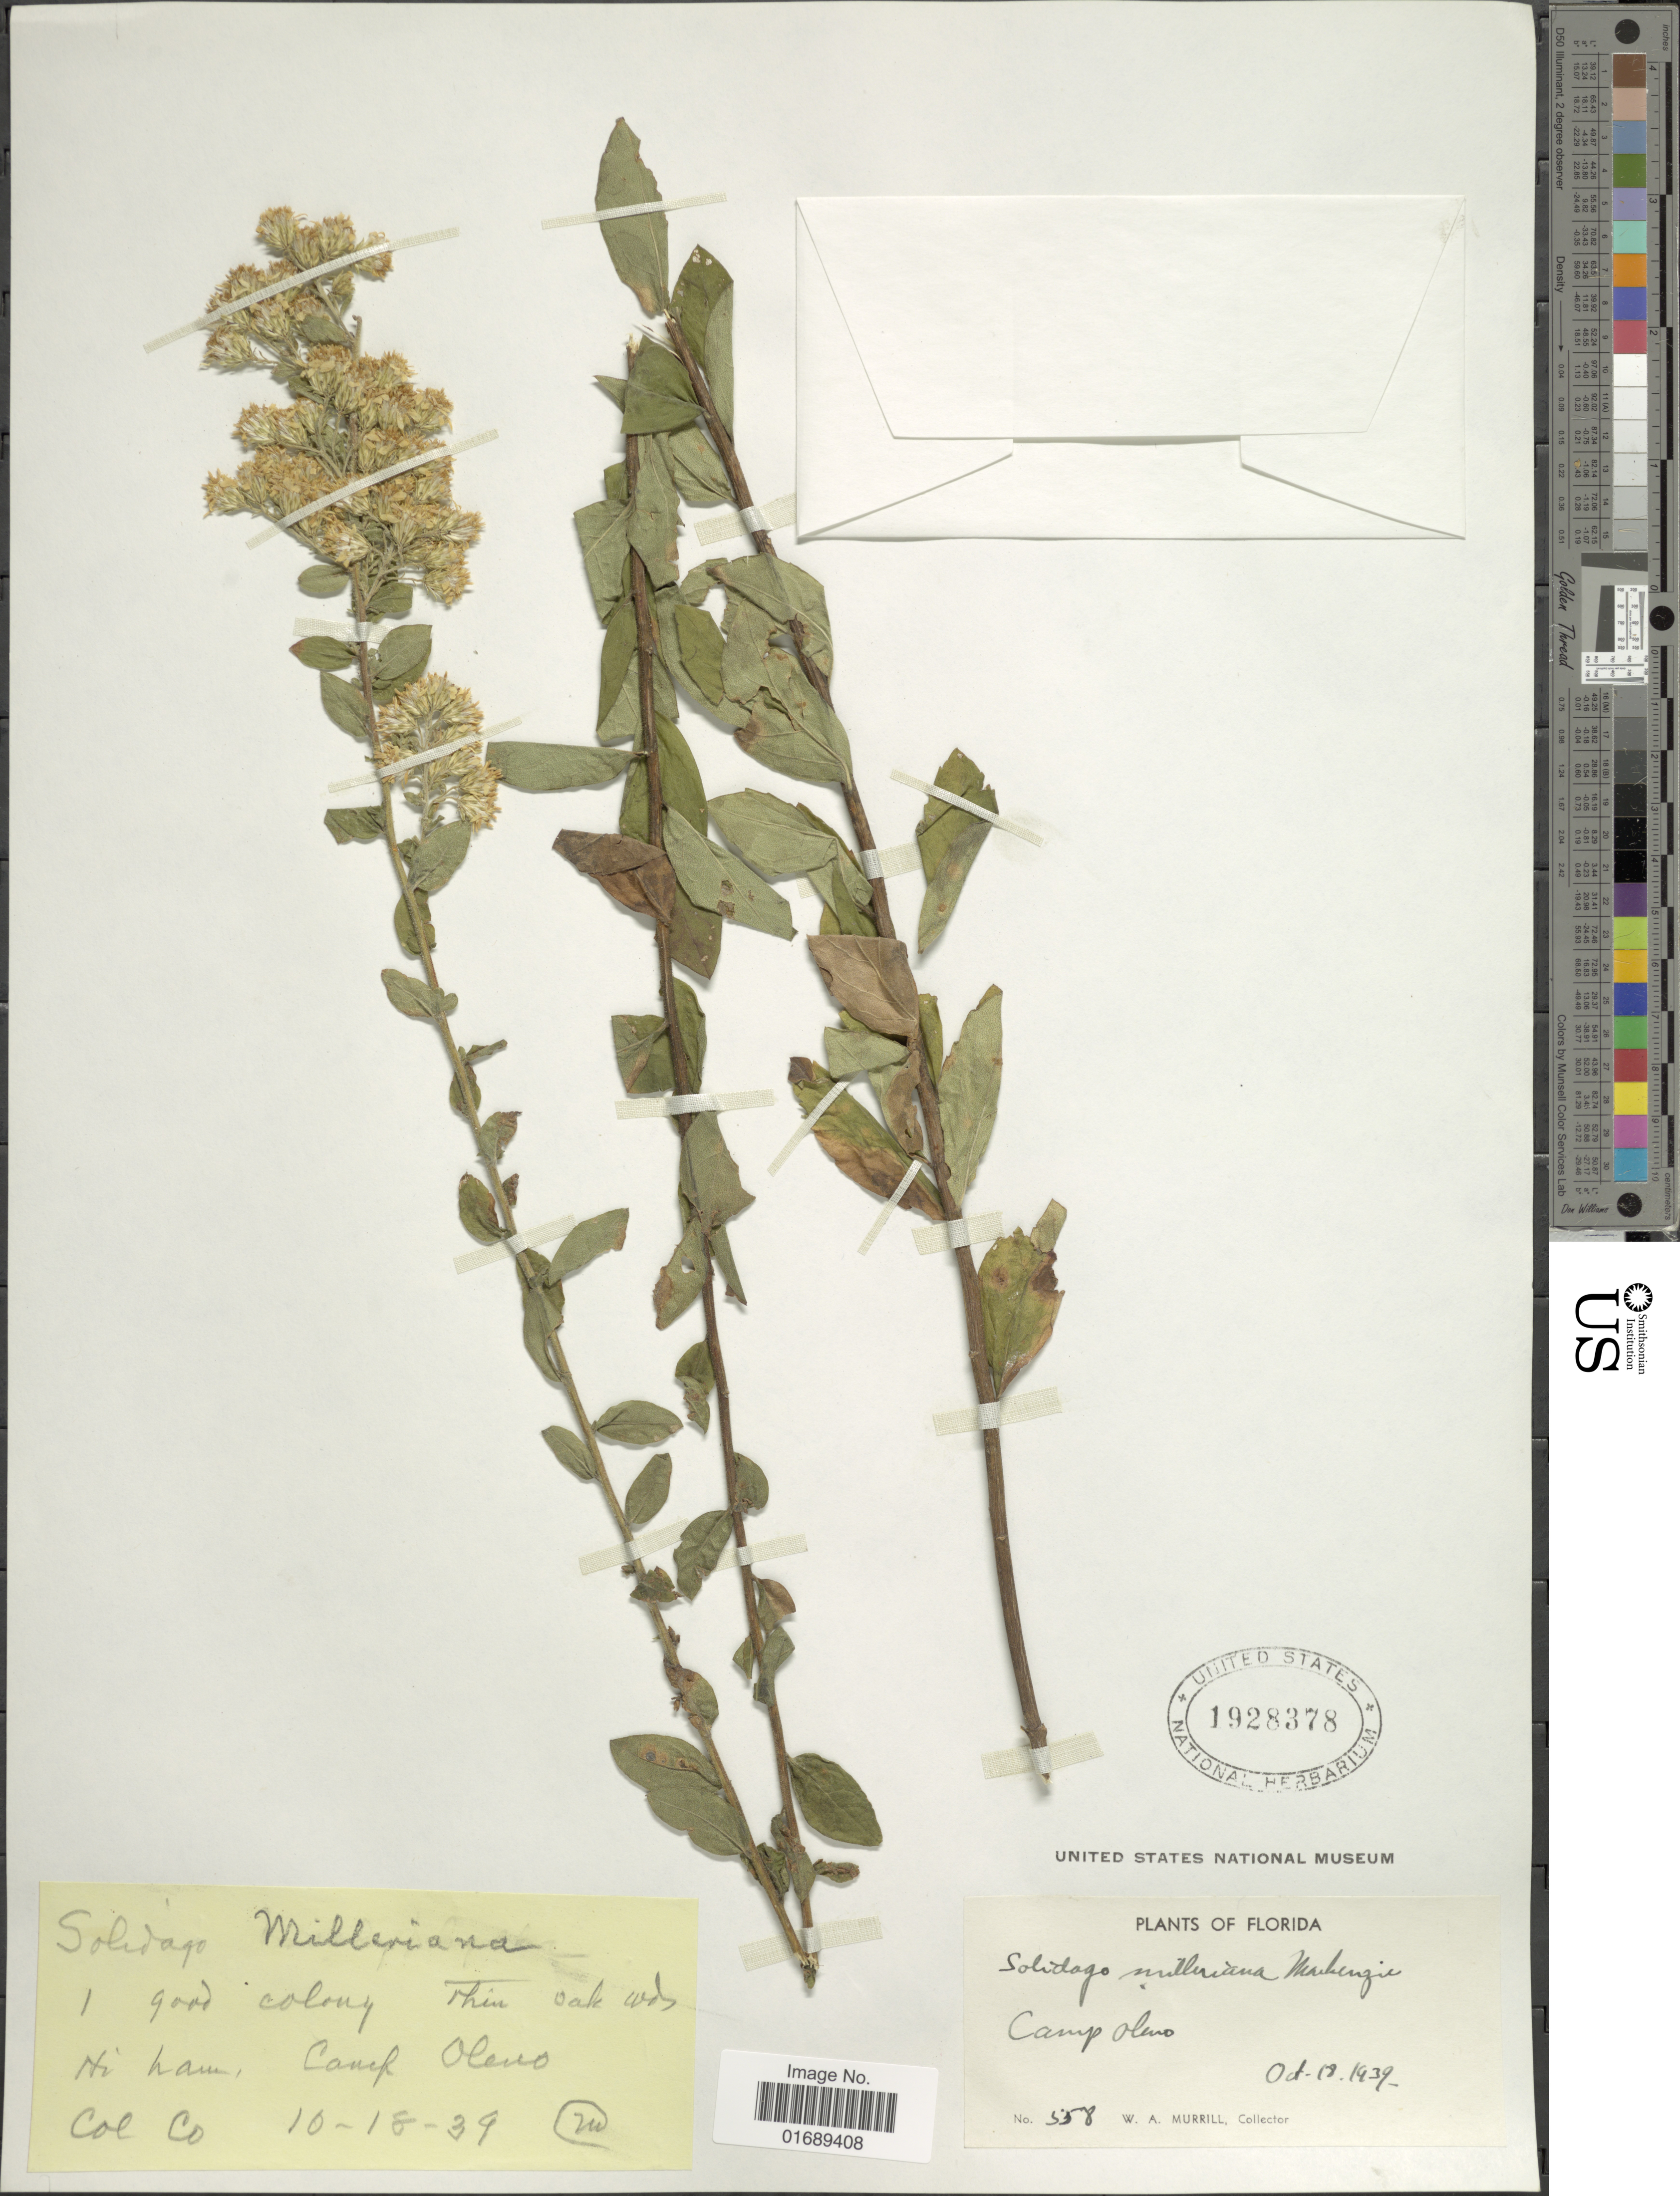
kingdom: Plantae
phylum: Tracheophyta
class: Magnoliopsida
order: Asterales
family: Asteraceae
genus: Solidago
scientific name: Solidago petiolaris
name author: Aiton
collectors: W. A. Murrill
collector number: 558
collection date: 1939-10-18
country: United States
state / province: Florida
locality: Camp Oleno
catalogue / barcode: US 1928378